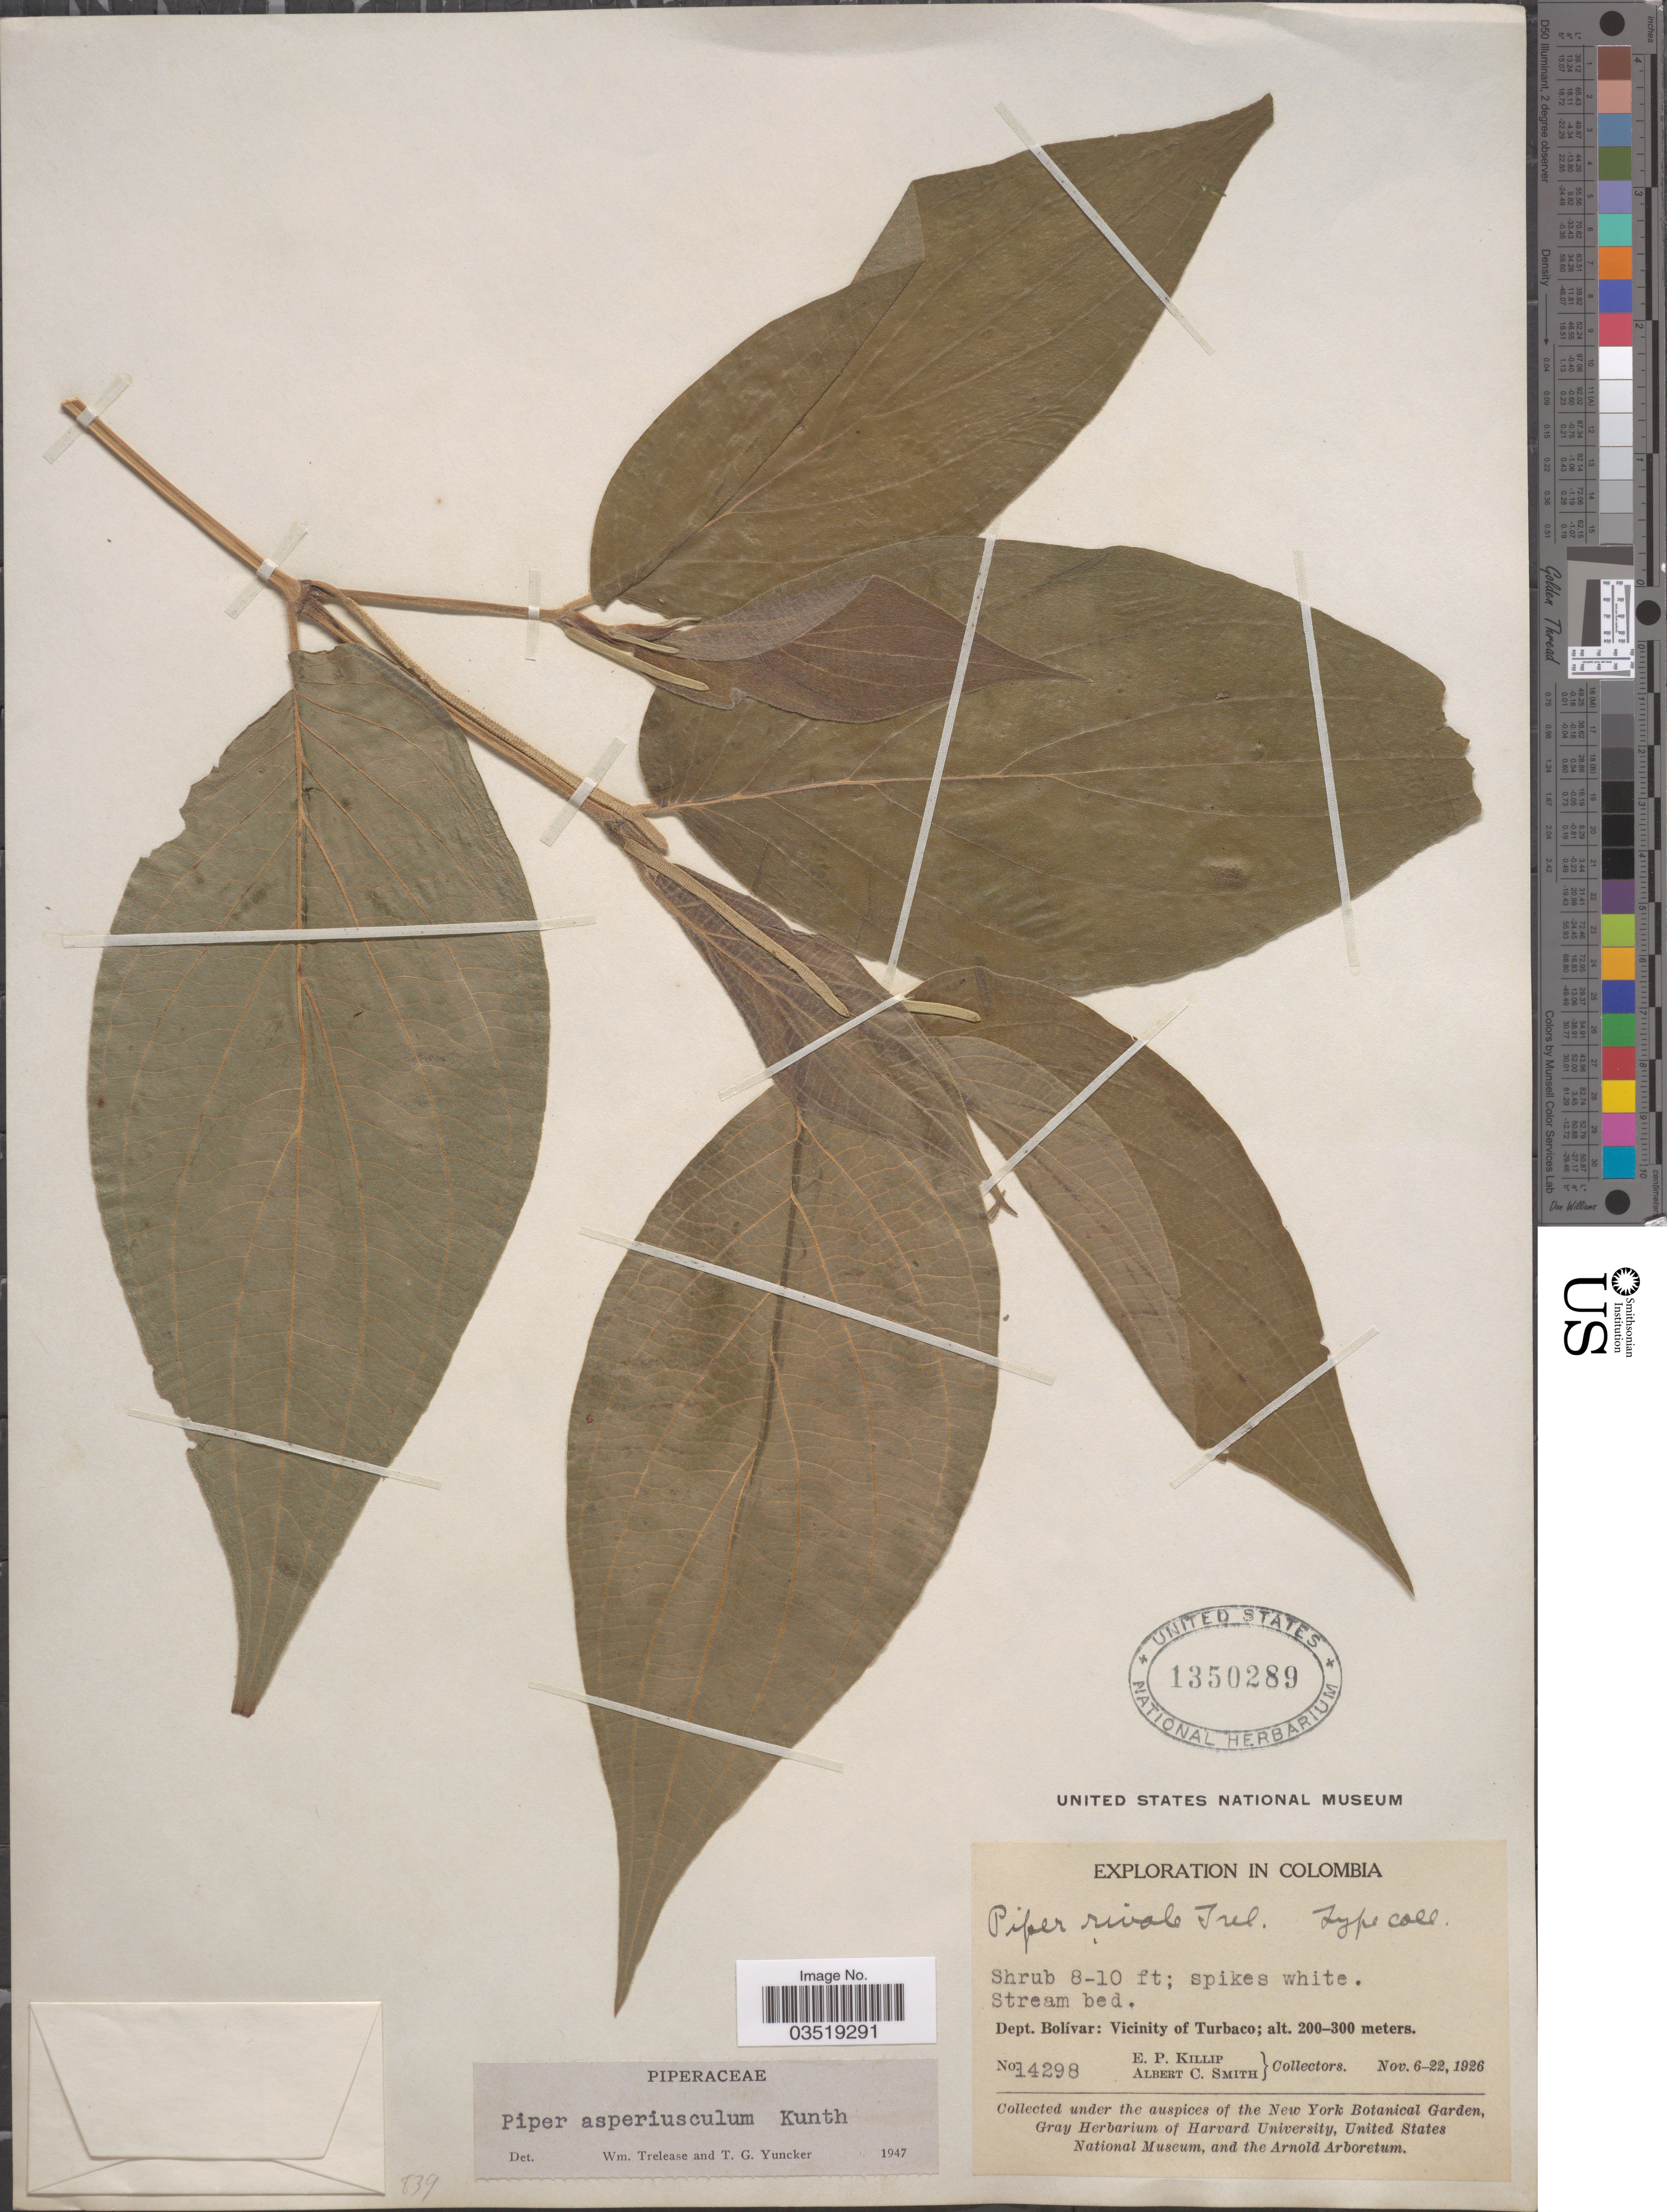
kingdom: Plantae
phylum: Tracheophyta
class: Magnoliopsida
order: Piperales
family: Piperaceae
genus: Piper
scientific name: Piper asperiusculum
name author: Kunth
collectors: E. P. Killip & A. C. Smith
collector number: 14298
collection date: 1926-11-06/1926-11-22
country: Colombia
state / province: Bolívar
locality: Dept. Bolívar: Vicinity of Turbaco.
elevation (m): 200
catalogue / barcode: US 1350289